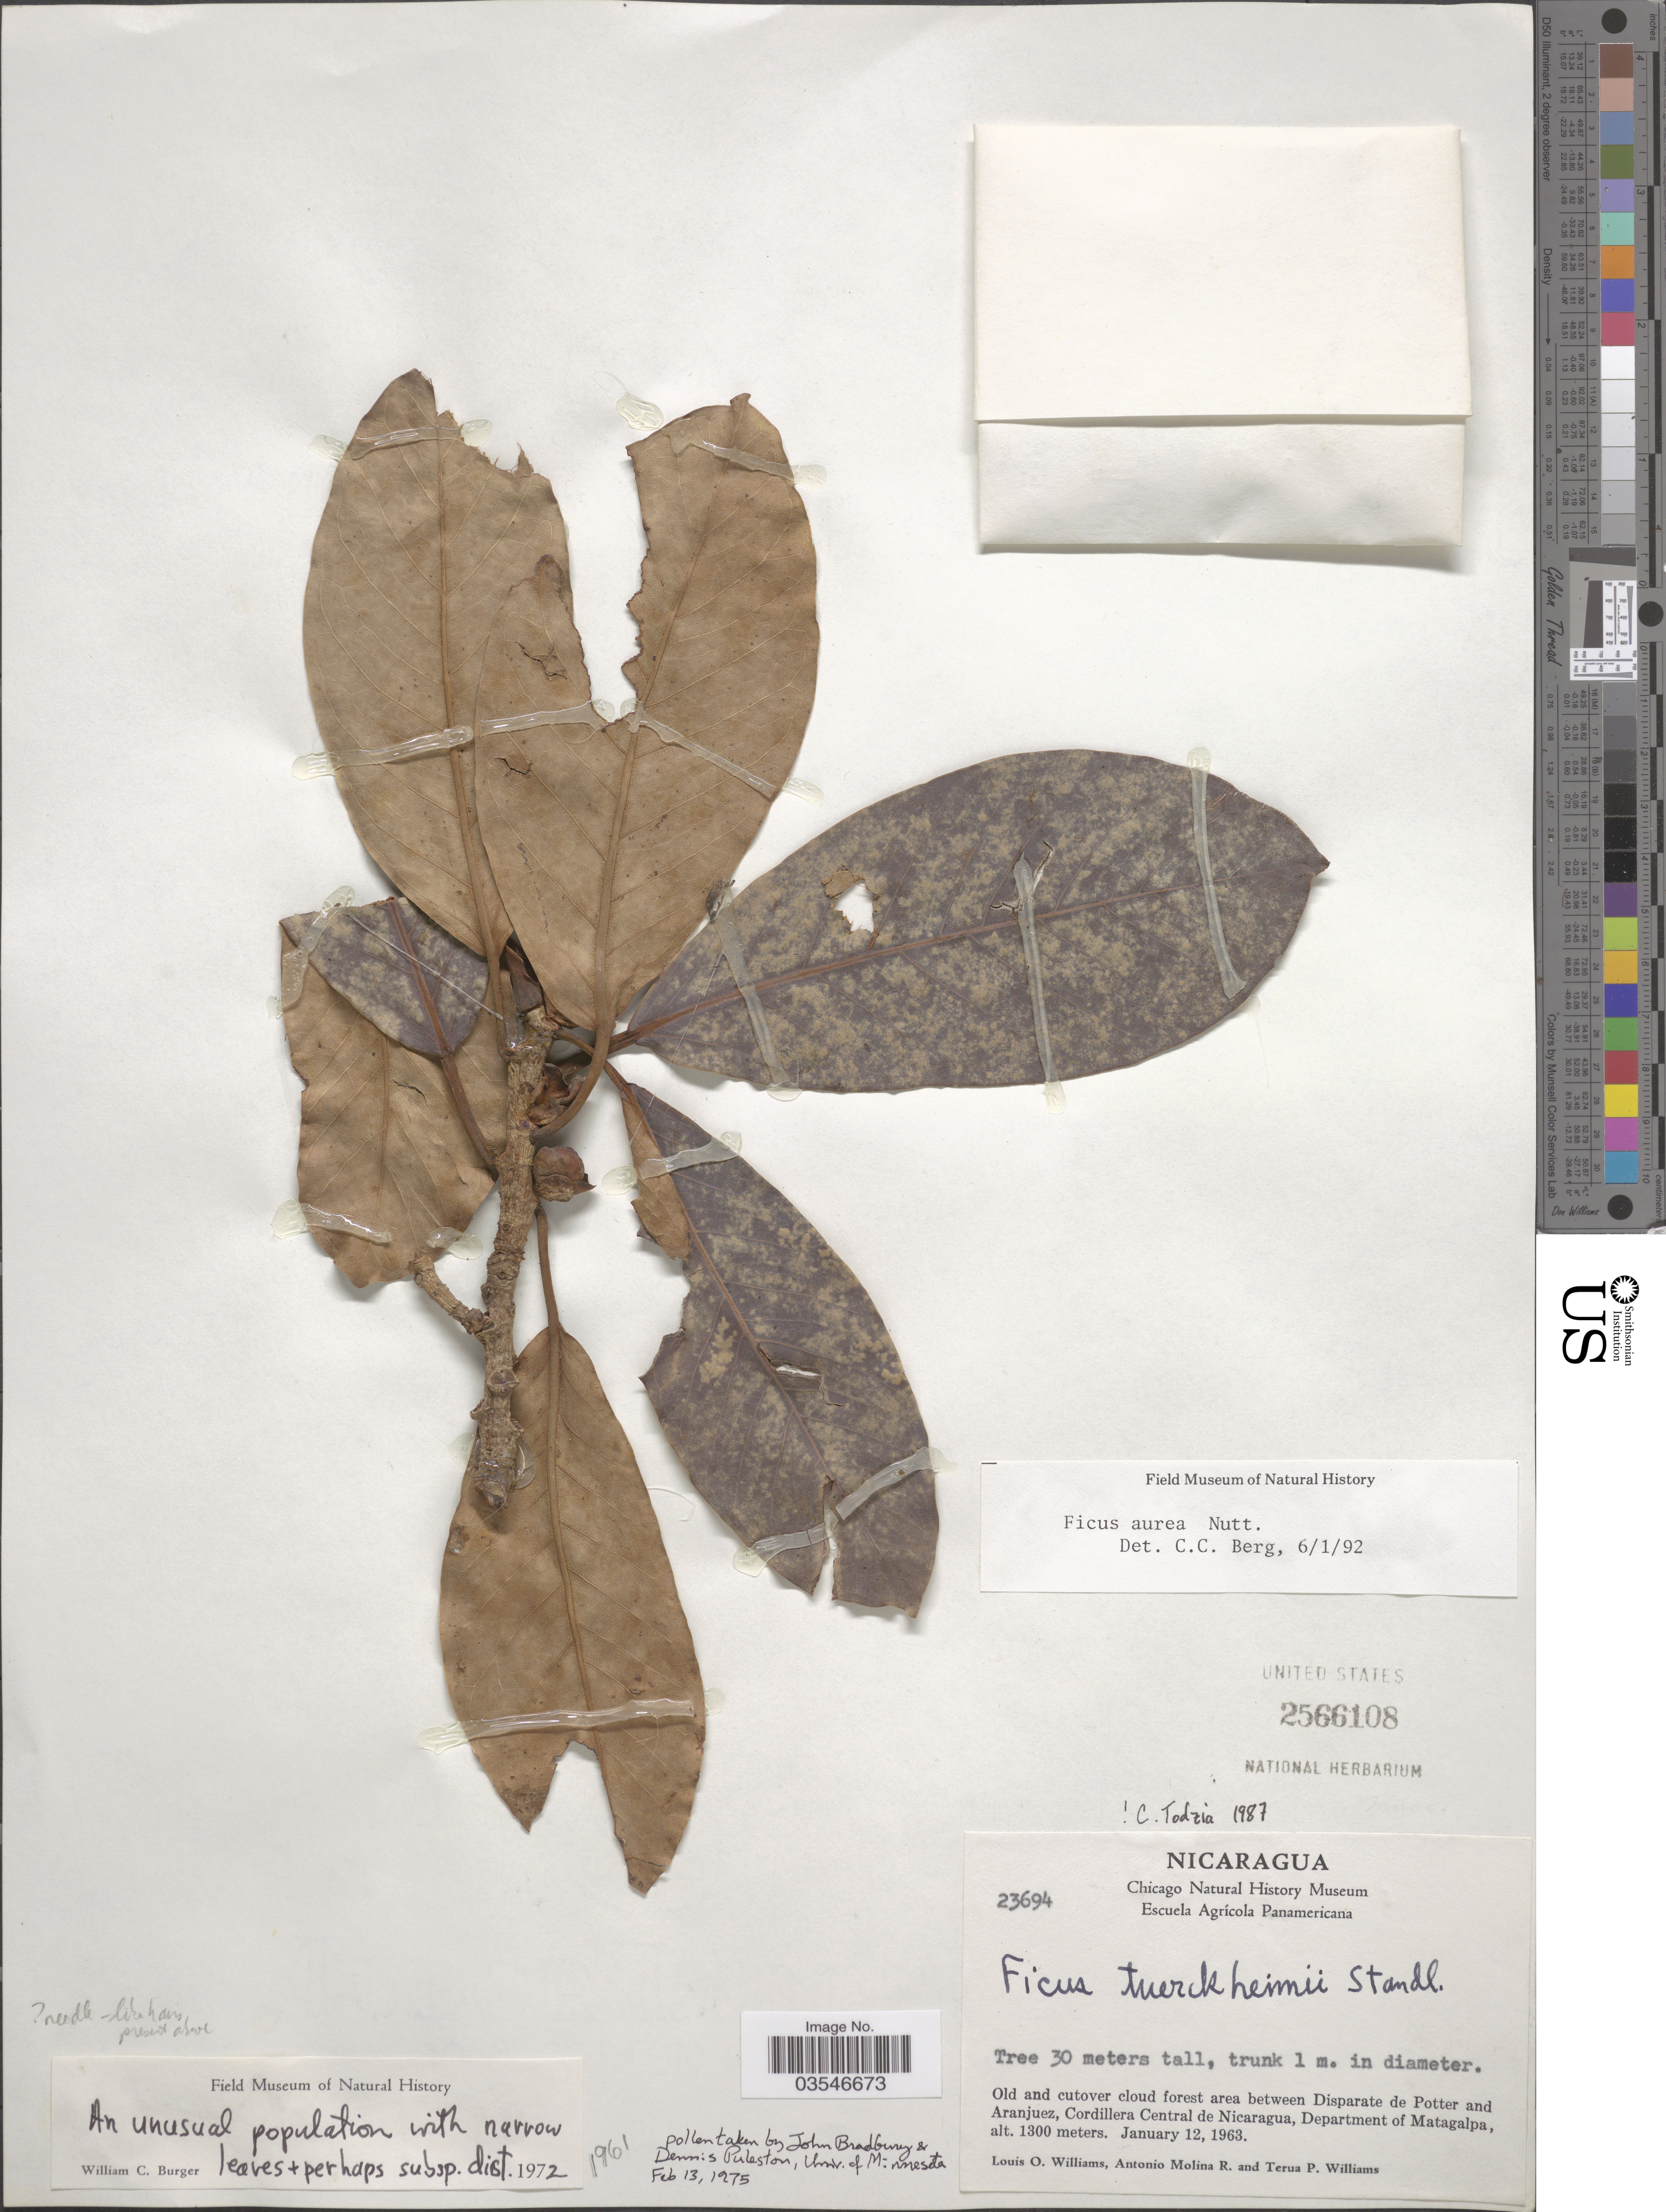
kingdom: Plantae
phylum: Tracheophyta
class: Magnoliopsida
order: Rosales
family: Moraceae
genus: Ficus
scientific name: Ficus aurea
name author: Nutt.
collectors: L. O. Williams, A. Molina R. & T. Williams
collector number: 23694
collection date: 1963-01-12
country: Nicaragua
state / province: Matagalpa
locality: Old and cutover cloud forest area between Disparate de Potter and Aranjuez, Cordillera Central de Nicaragua, Department of Matagalpa.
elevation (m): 1300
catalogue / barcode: US 2566108